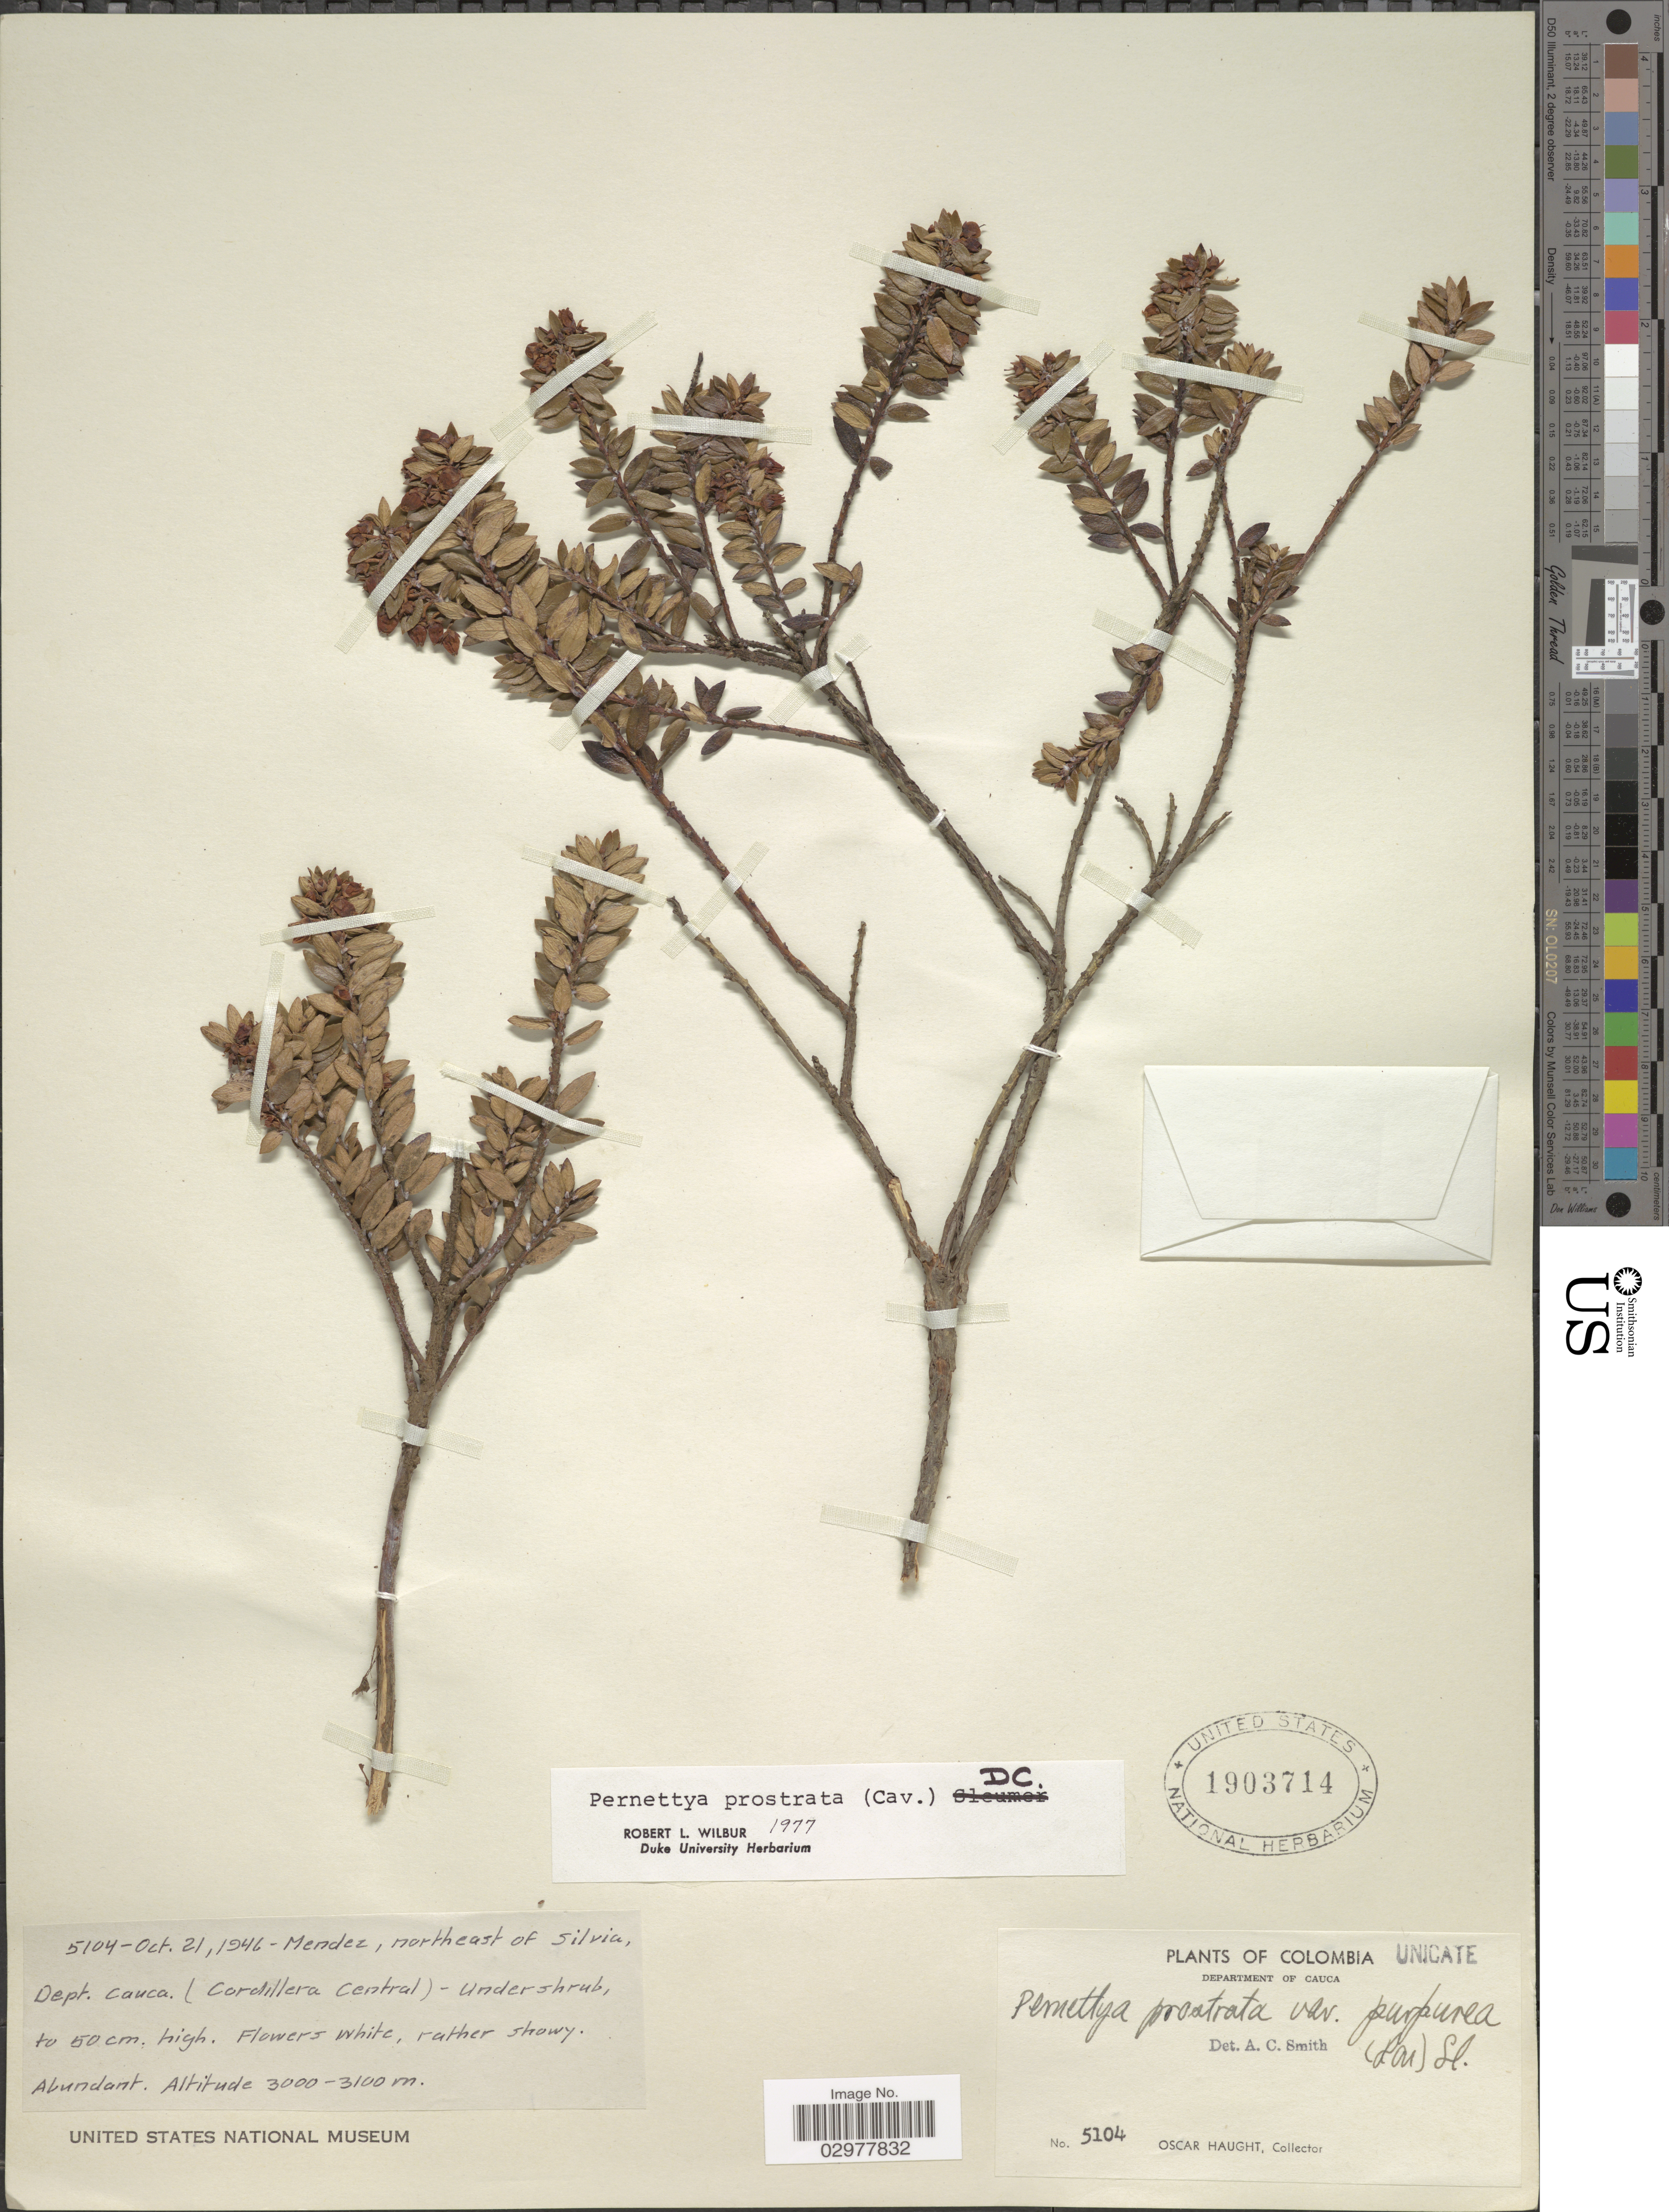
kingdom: Plantae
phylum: Tracheophyta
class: Magnoliopsida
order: Ericales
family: Ericaceae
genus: Pernettya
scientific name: Pernettya prostrata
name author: (Cav.) DC.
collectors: O. L. Haught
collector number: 5104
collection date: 1946-10-21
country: Colombia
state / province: Cauca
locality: Department of Cauca, Mendez, northeast of Silvia (Cordillera Central).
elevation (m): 3000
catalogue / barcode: US 1903714